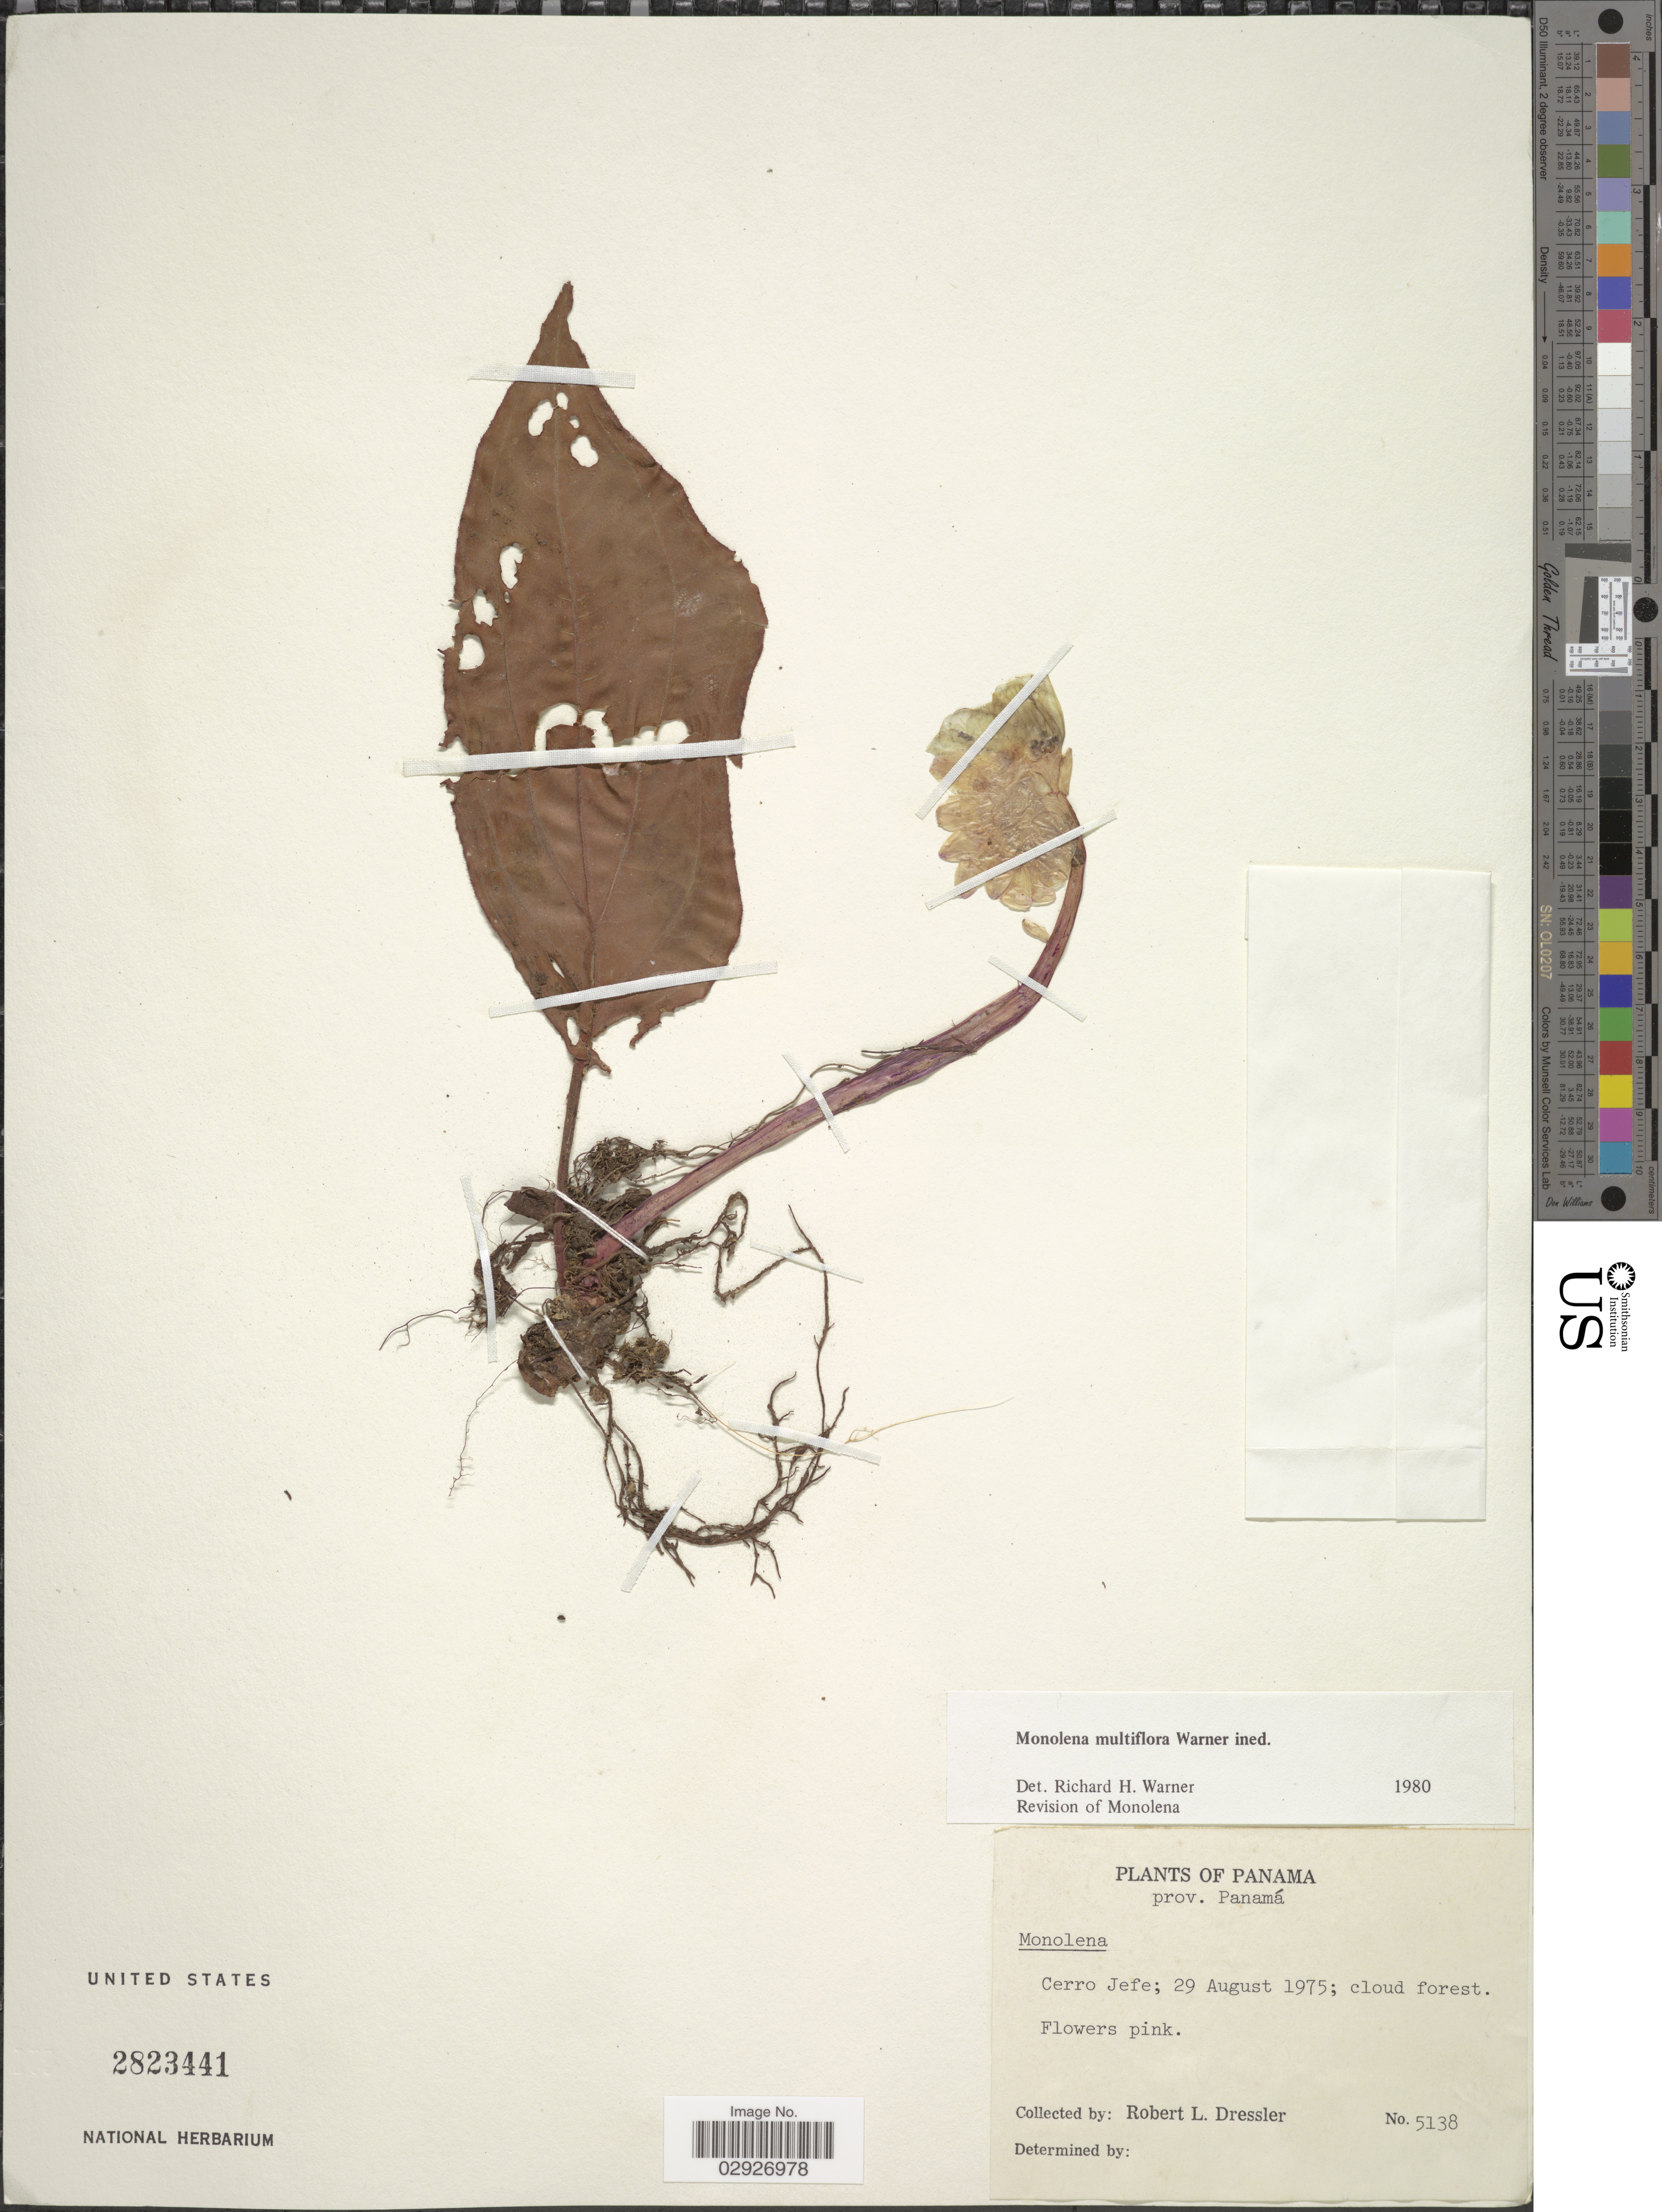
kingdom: Plantae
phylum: Tracheophyta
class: Magnoliopsida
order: Myrtales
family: Melastomataceae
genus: Monolena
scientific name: Monolena multiflora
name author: Warner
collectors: R. Dressler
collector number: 5138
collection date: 1975-08-29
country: Panama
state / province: Panamá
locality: Prov. Panamá. Cerro Jefe.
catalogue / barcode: US 2823441